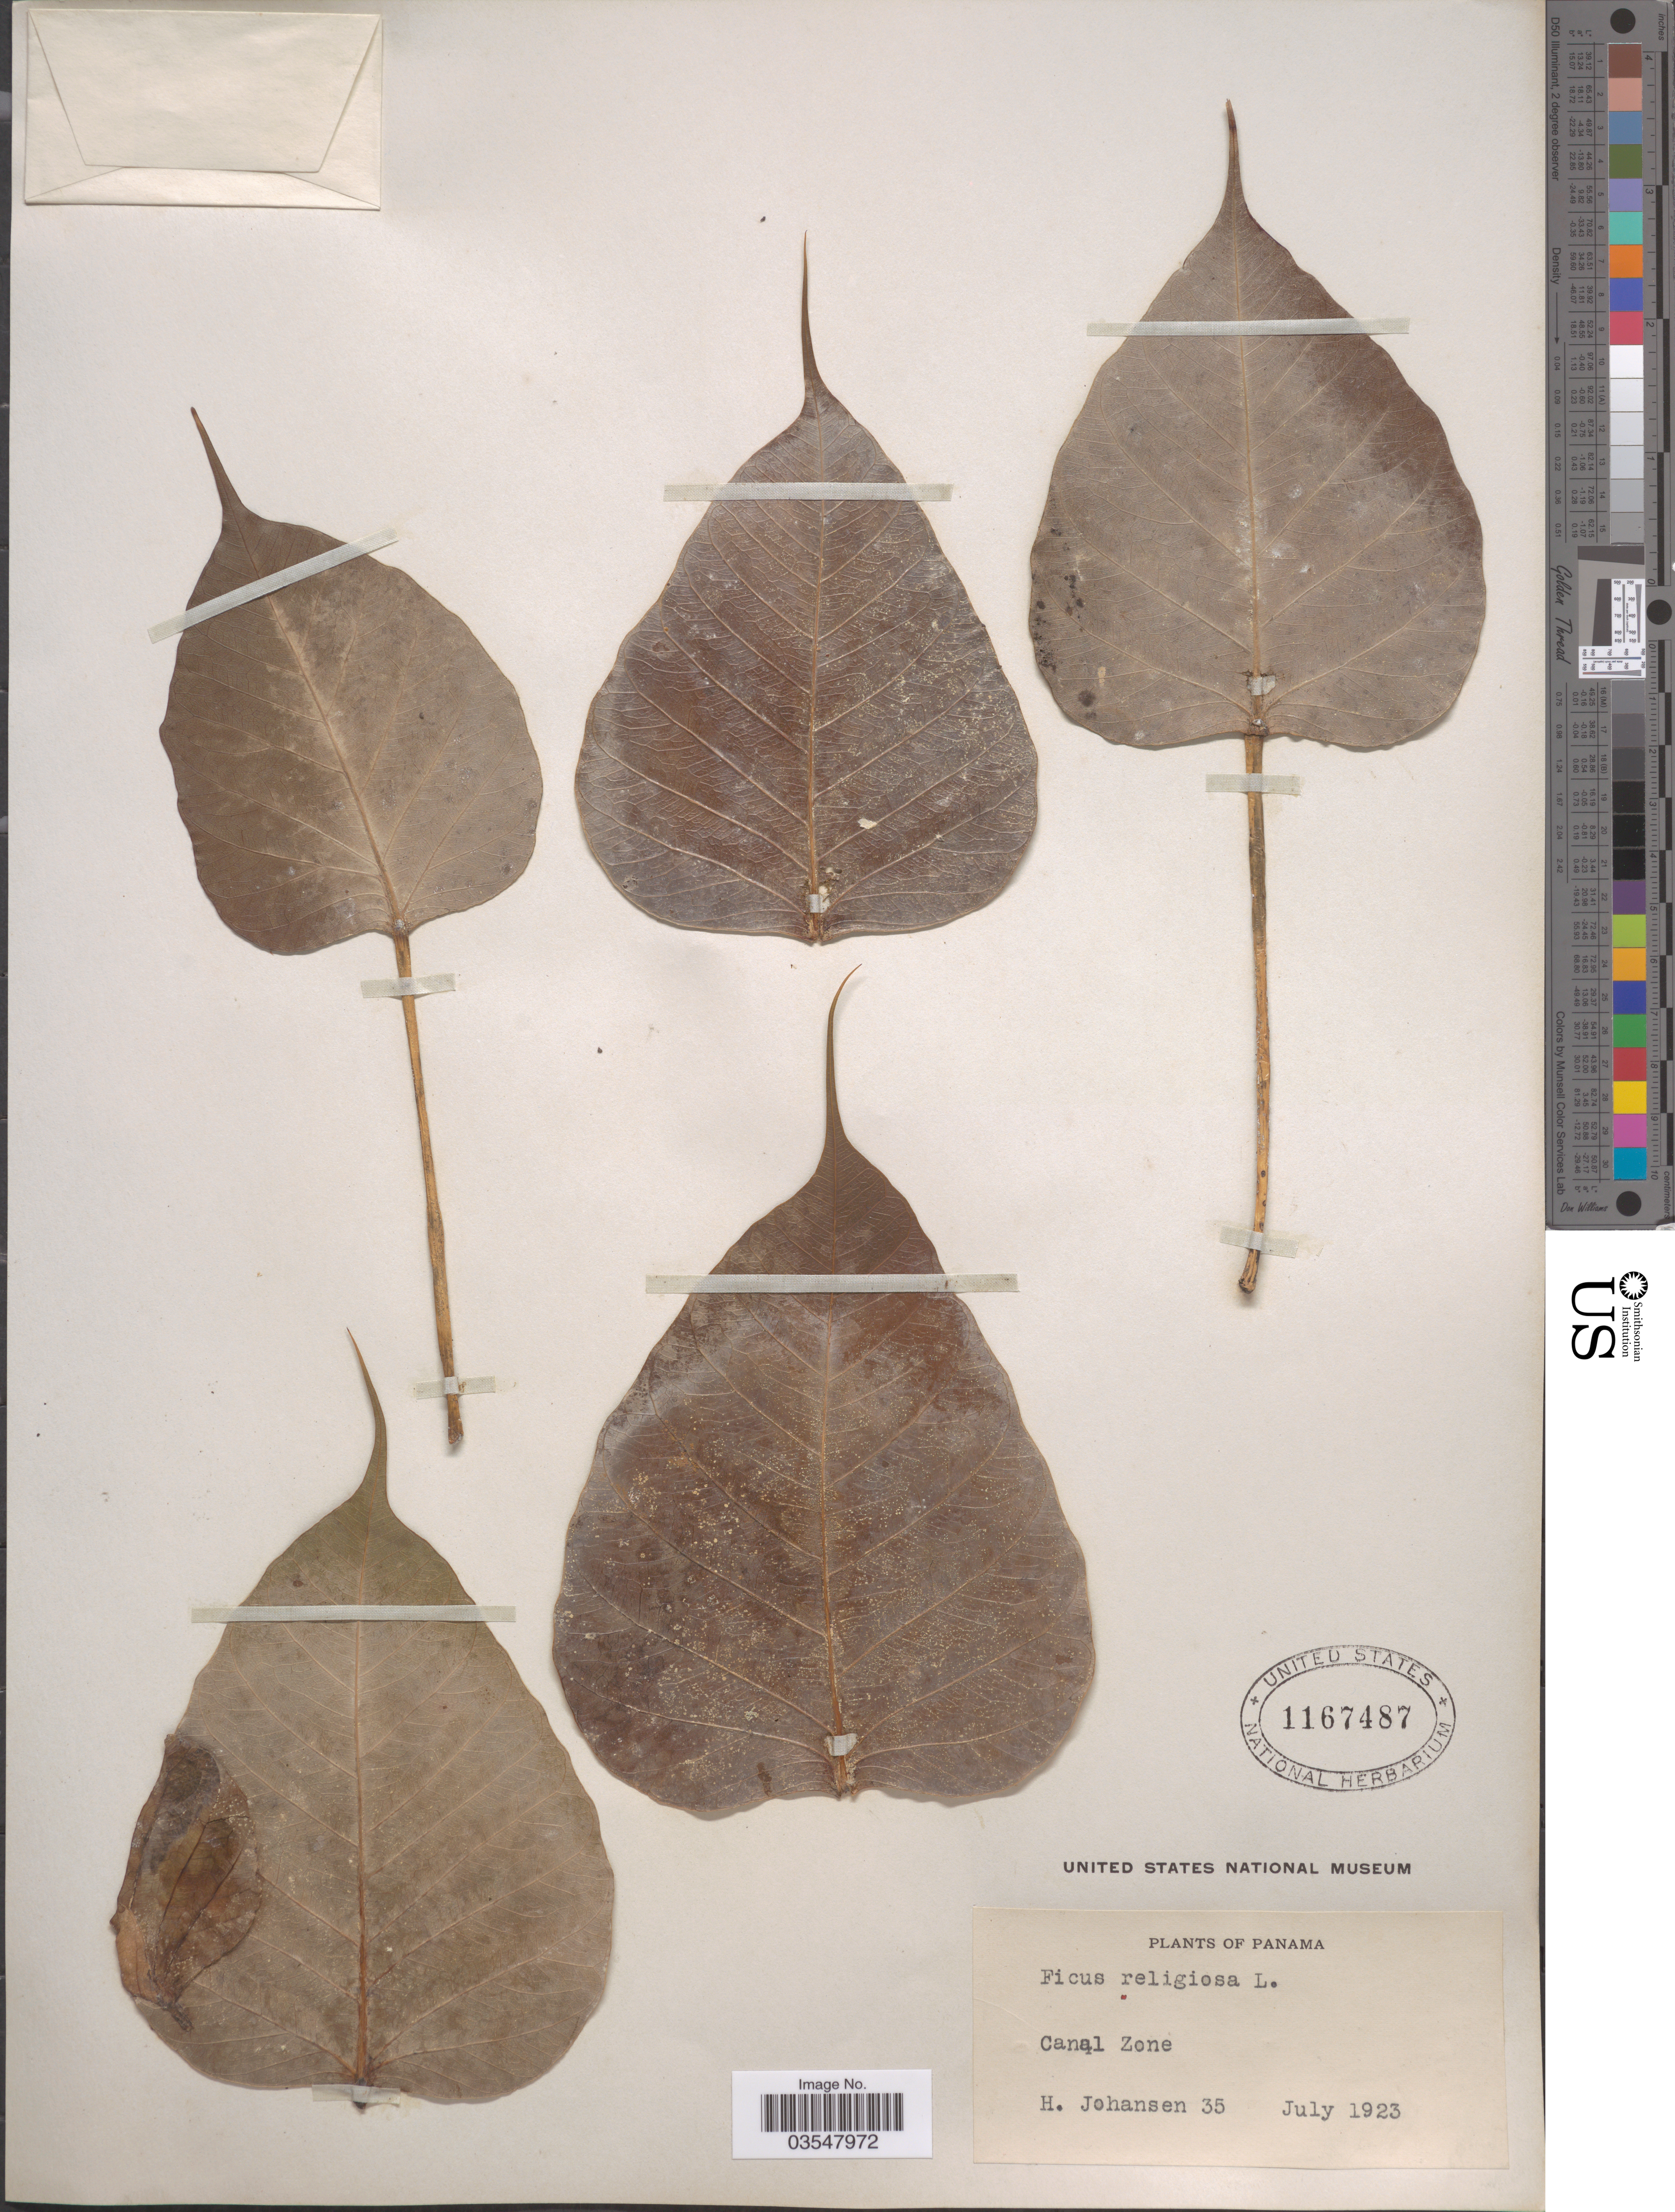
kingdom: Plantae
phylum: Tracheophyta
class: Magnoliopsida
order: Rosales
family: Moraceae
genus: Ficus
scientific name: Ficus religiosa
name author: L.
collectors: H. Johansen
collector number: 35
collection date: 1923-07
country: Panama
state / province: Colón / Panamá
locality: Canal Zone.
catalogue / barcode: US 1167487